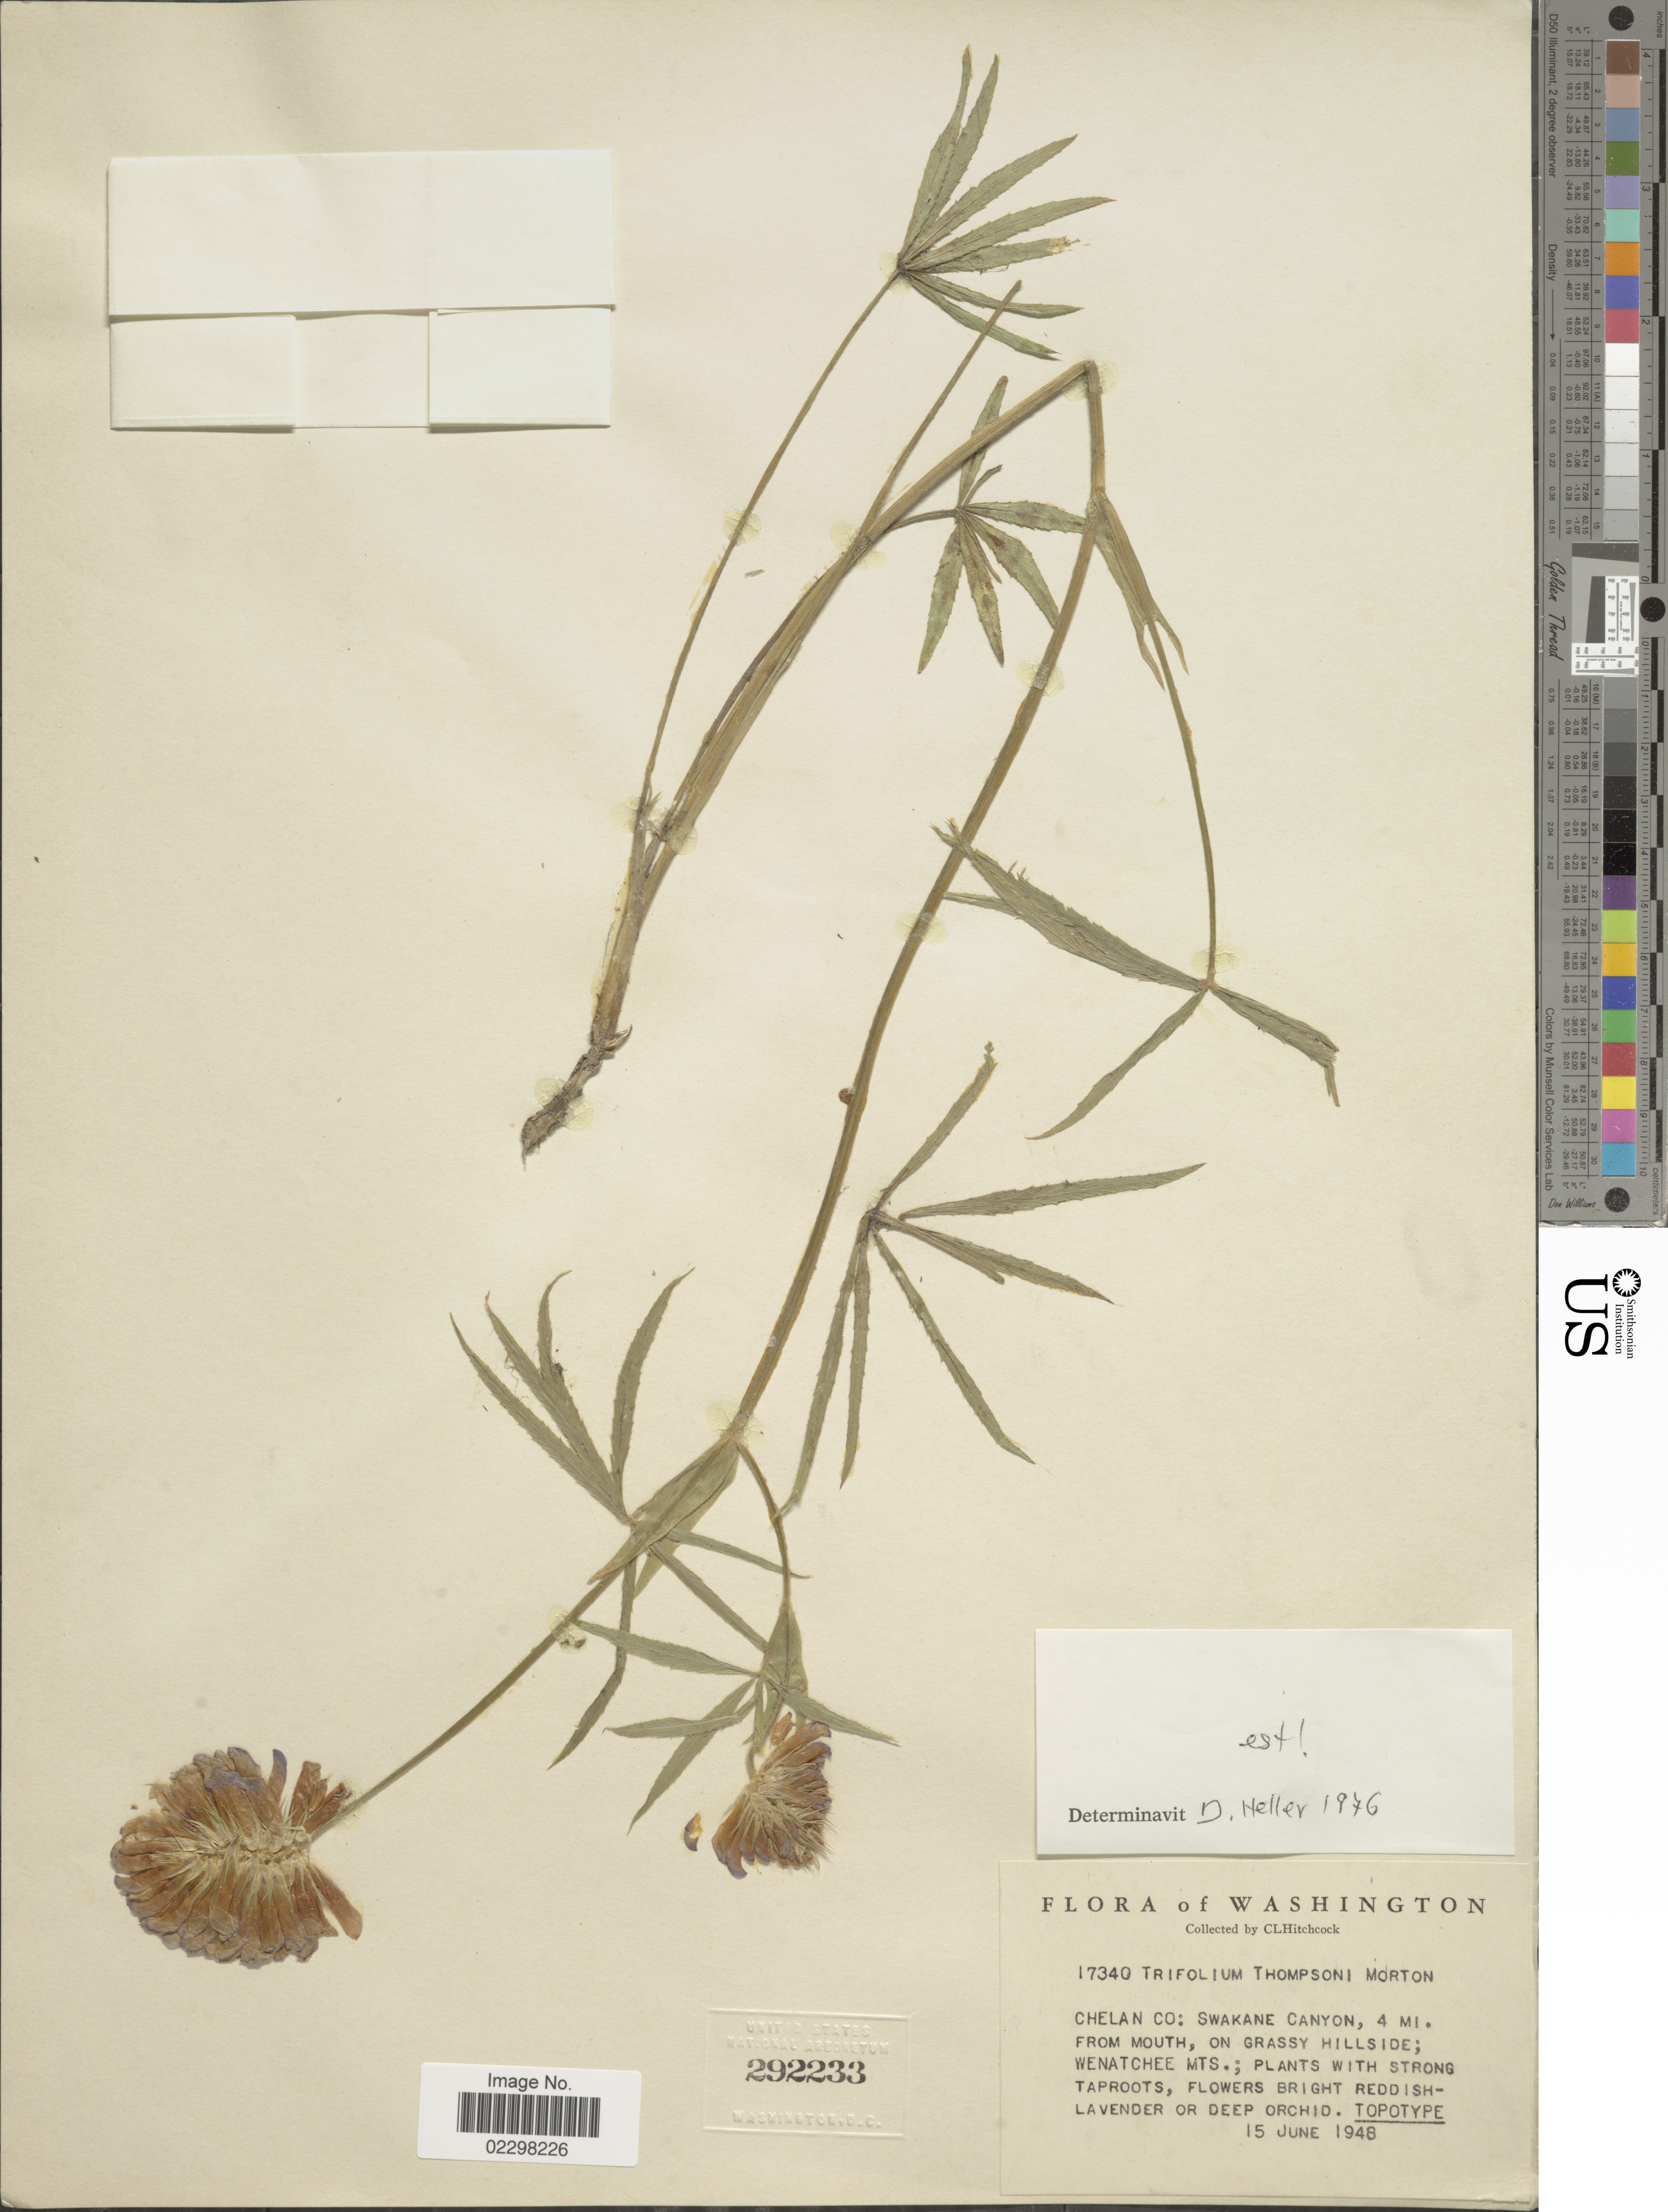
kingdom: Plantae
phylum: Tracheophyta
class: Magnoliopsida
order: Fabales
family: Fabaceae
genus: Trifolium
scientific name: Trifolium thompsoni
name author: C.V. Morton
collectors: C. L. Hitchcock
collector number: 17340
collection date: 1948-06-15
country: United States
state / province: Washington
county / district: Chelan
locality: Chelan Co.: Swakane Canyon, 4 mi. from mouth, on grassy hillside; Wenatchee Mts.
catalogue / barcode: US 292233